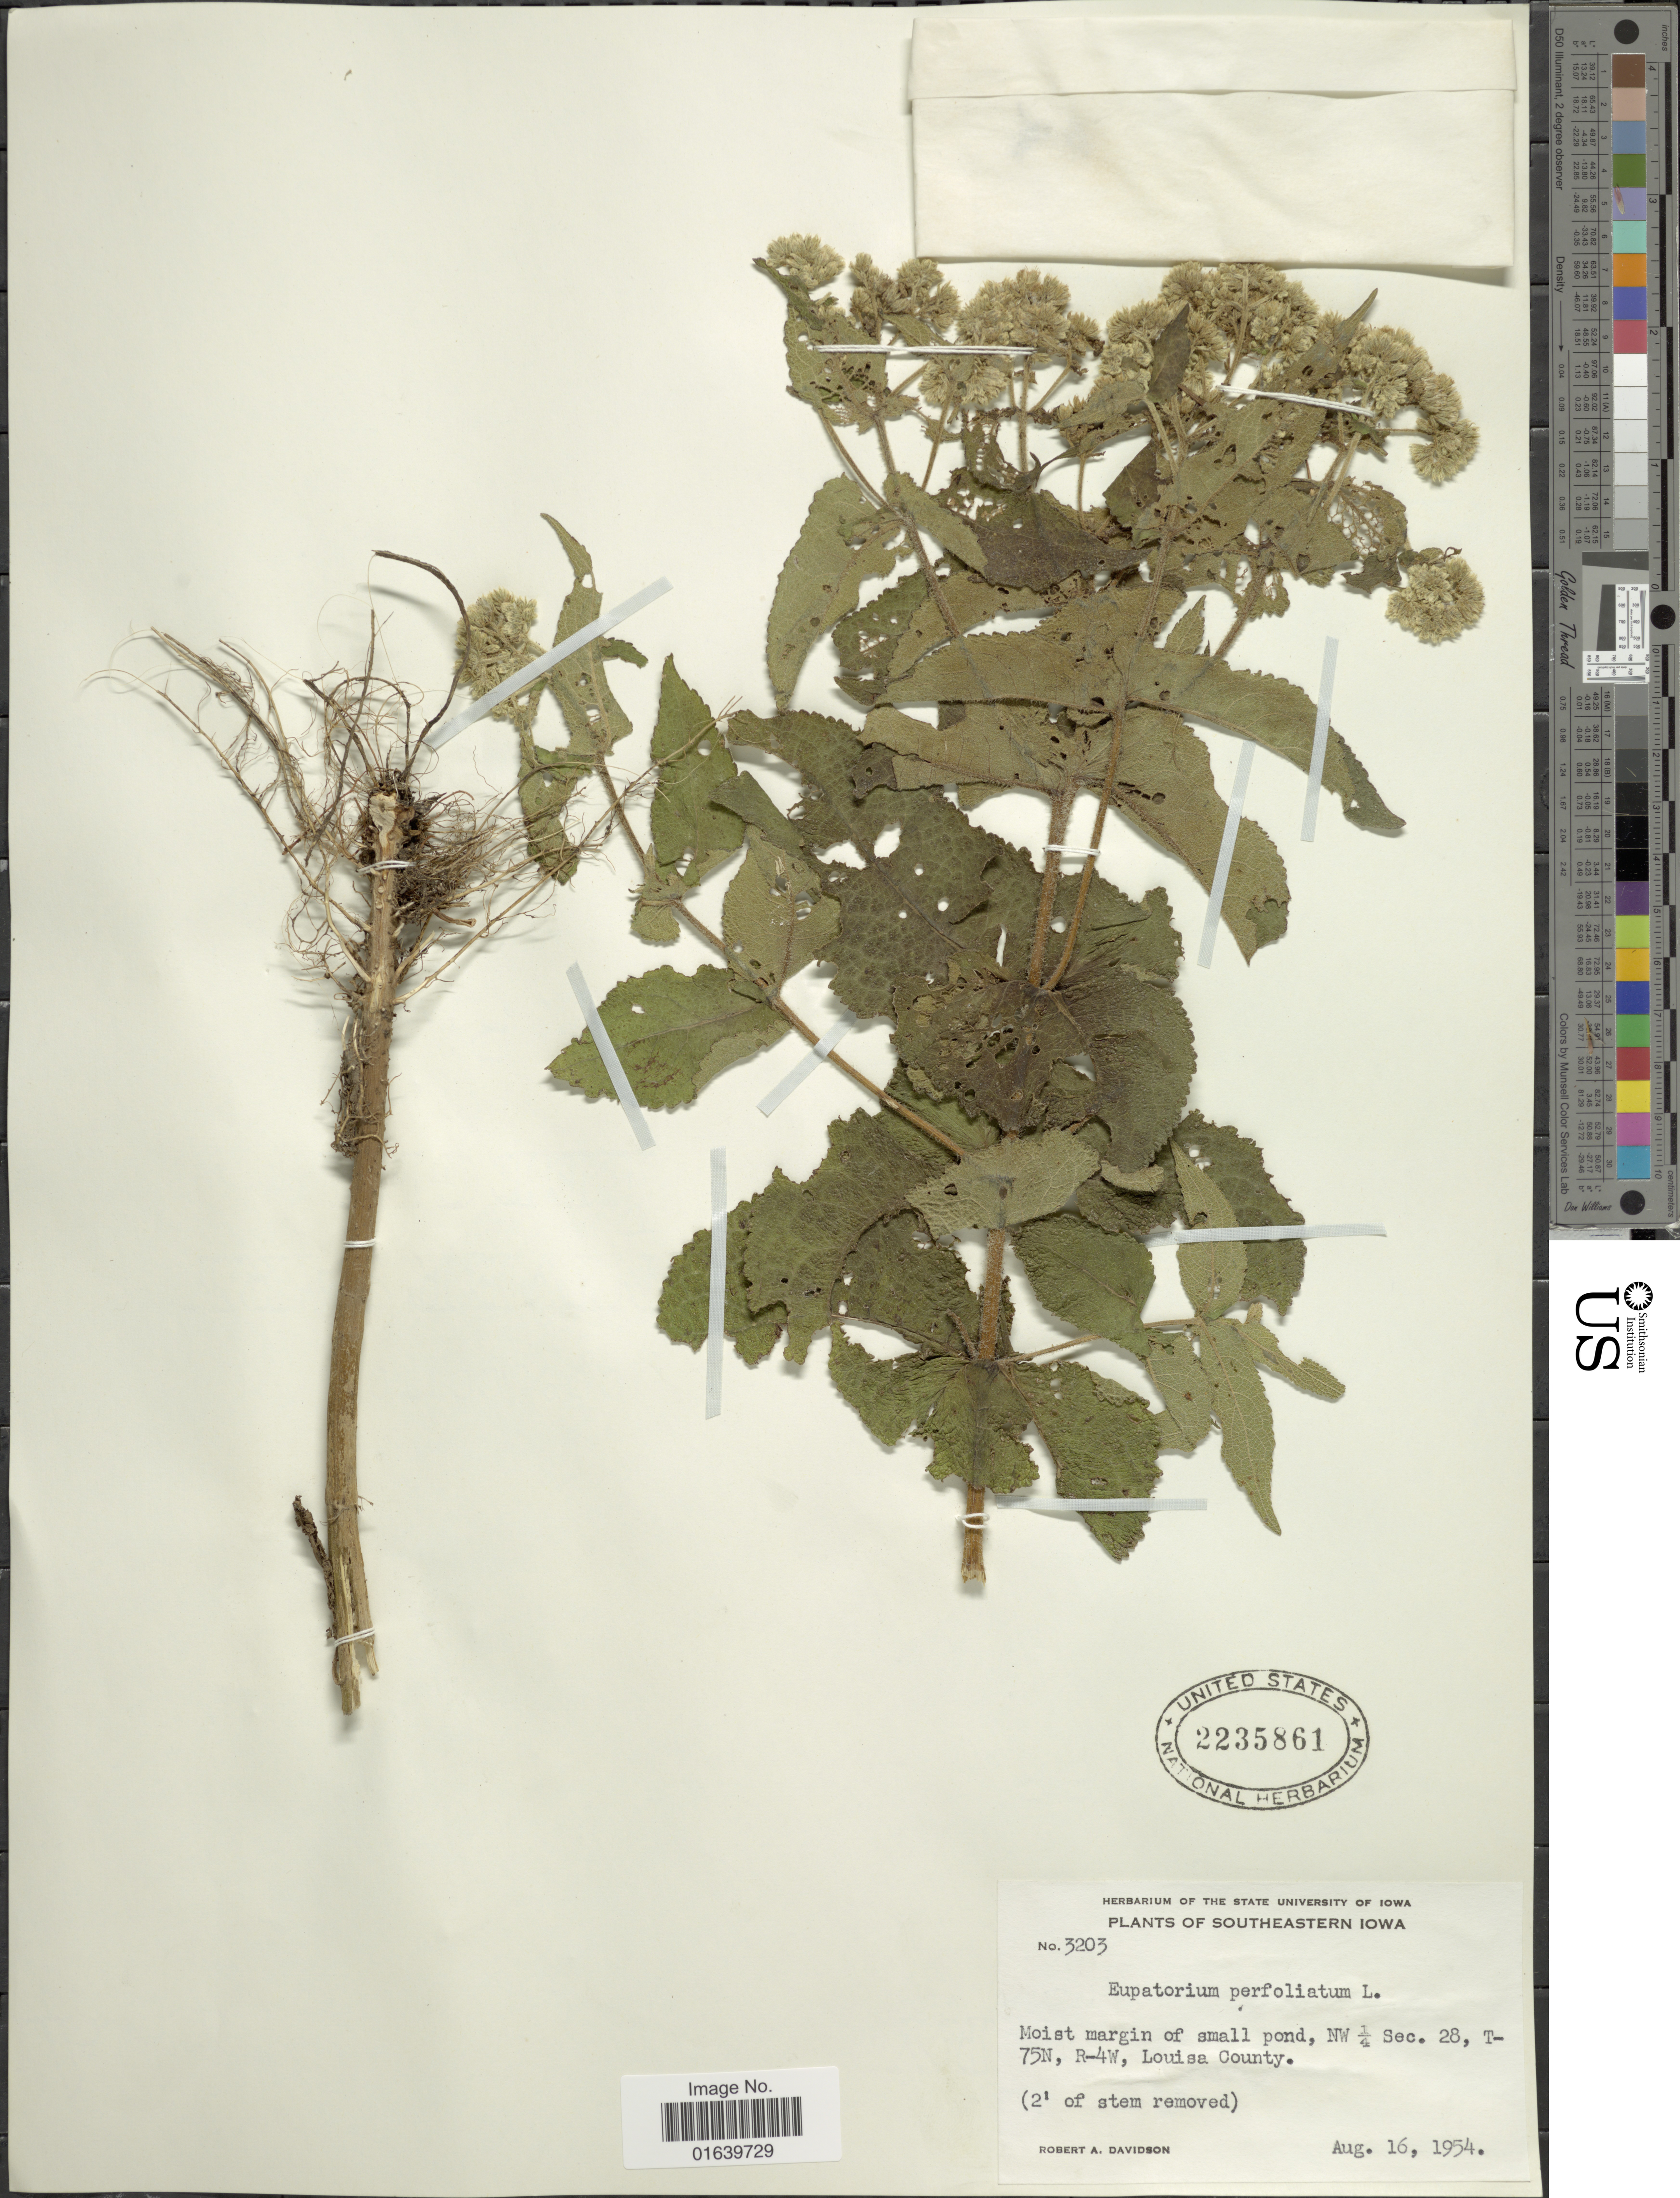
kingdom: Plantae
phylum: Tracheophyta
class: Magnoliopsida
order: Asterales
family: Asteraceae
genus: Eupatorium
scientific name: Eupatorium perfoliatum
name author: L.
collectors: R. A. Davidson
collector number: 3203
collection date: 1954-08-16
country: United States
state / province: Iowa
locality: Southern Iowa, NW 1/4 Sec. 28, T-75N, R-4W, Louisa County.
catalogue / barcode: US 2235861